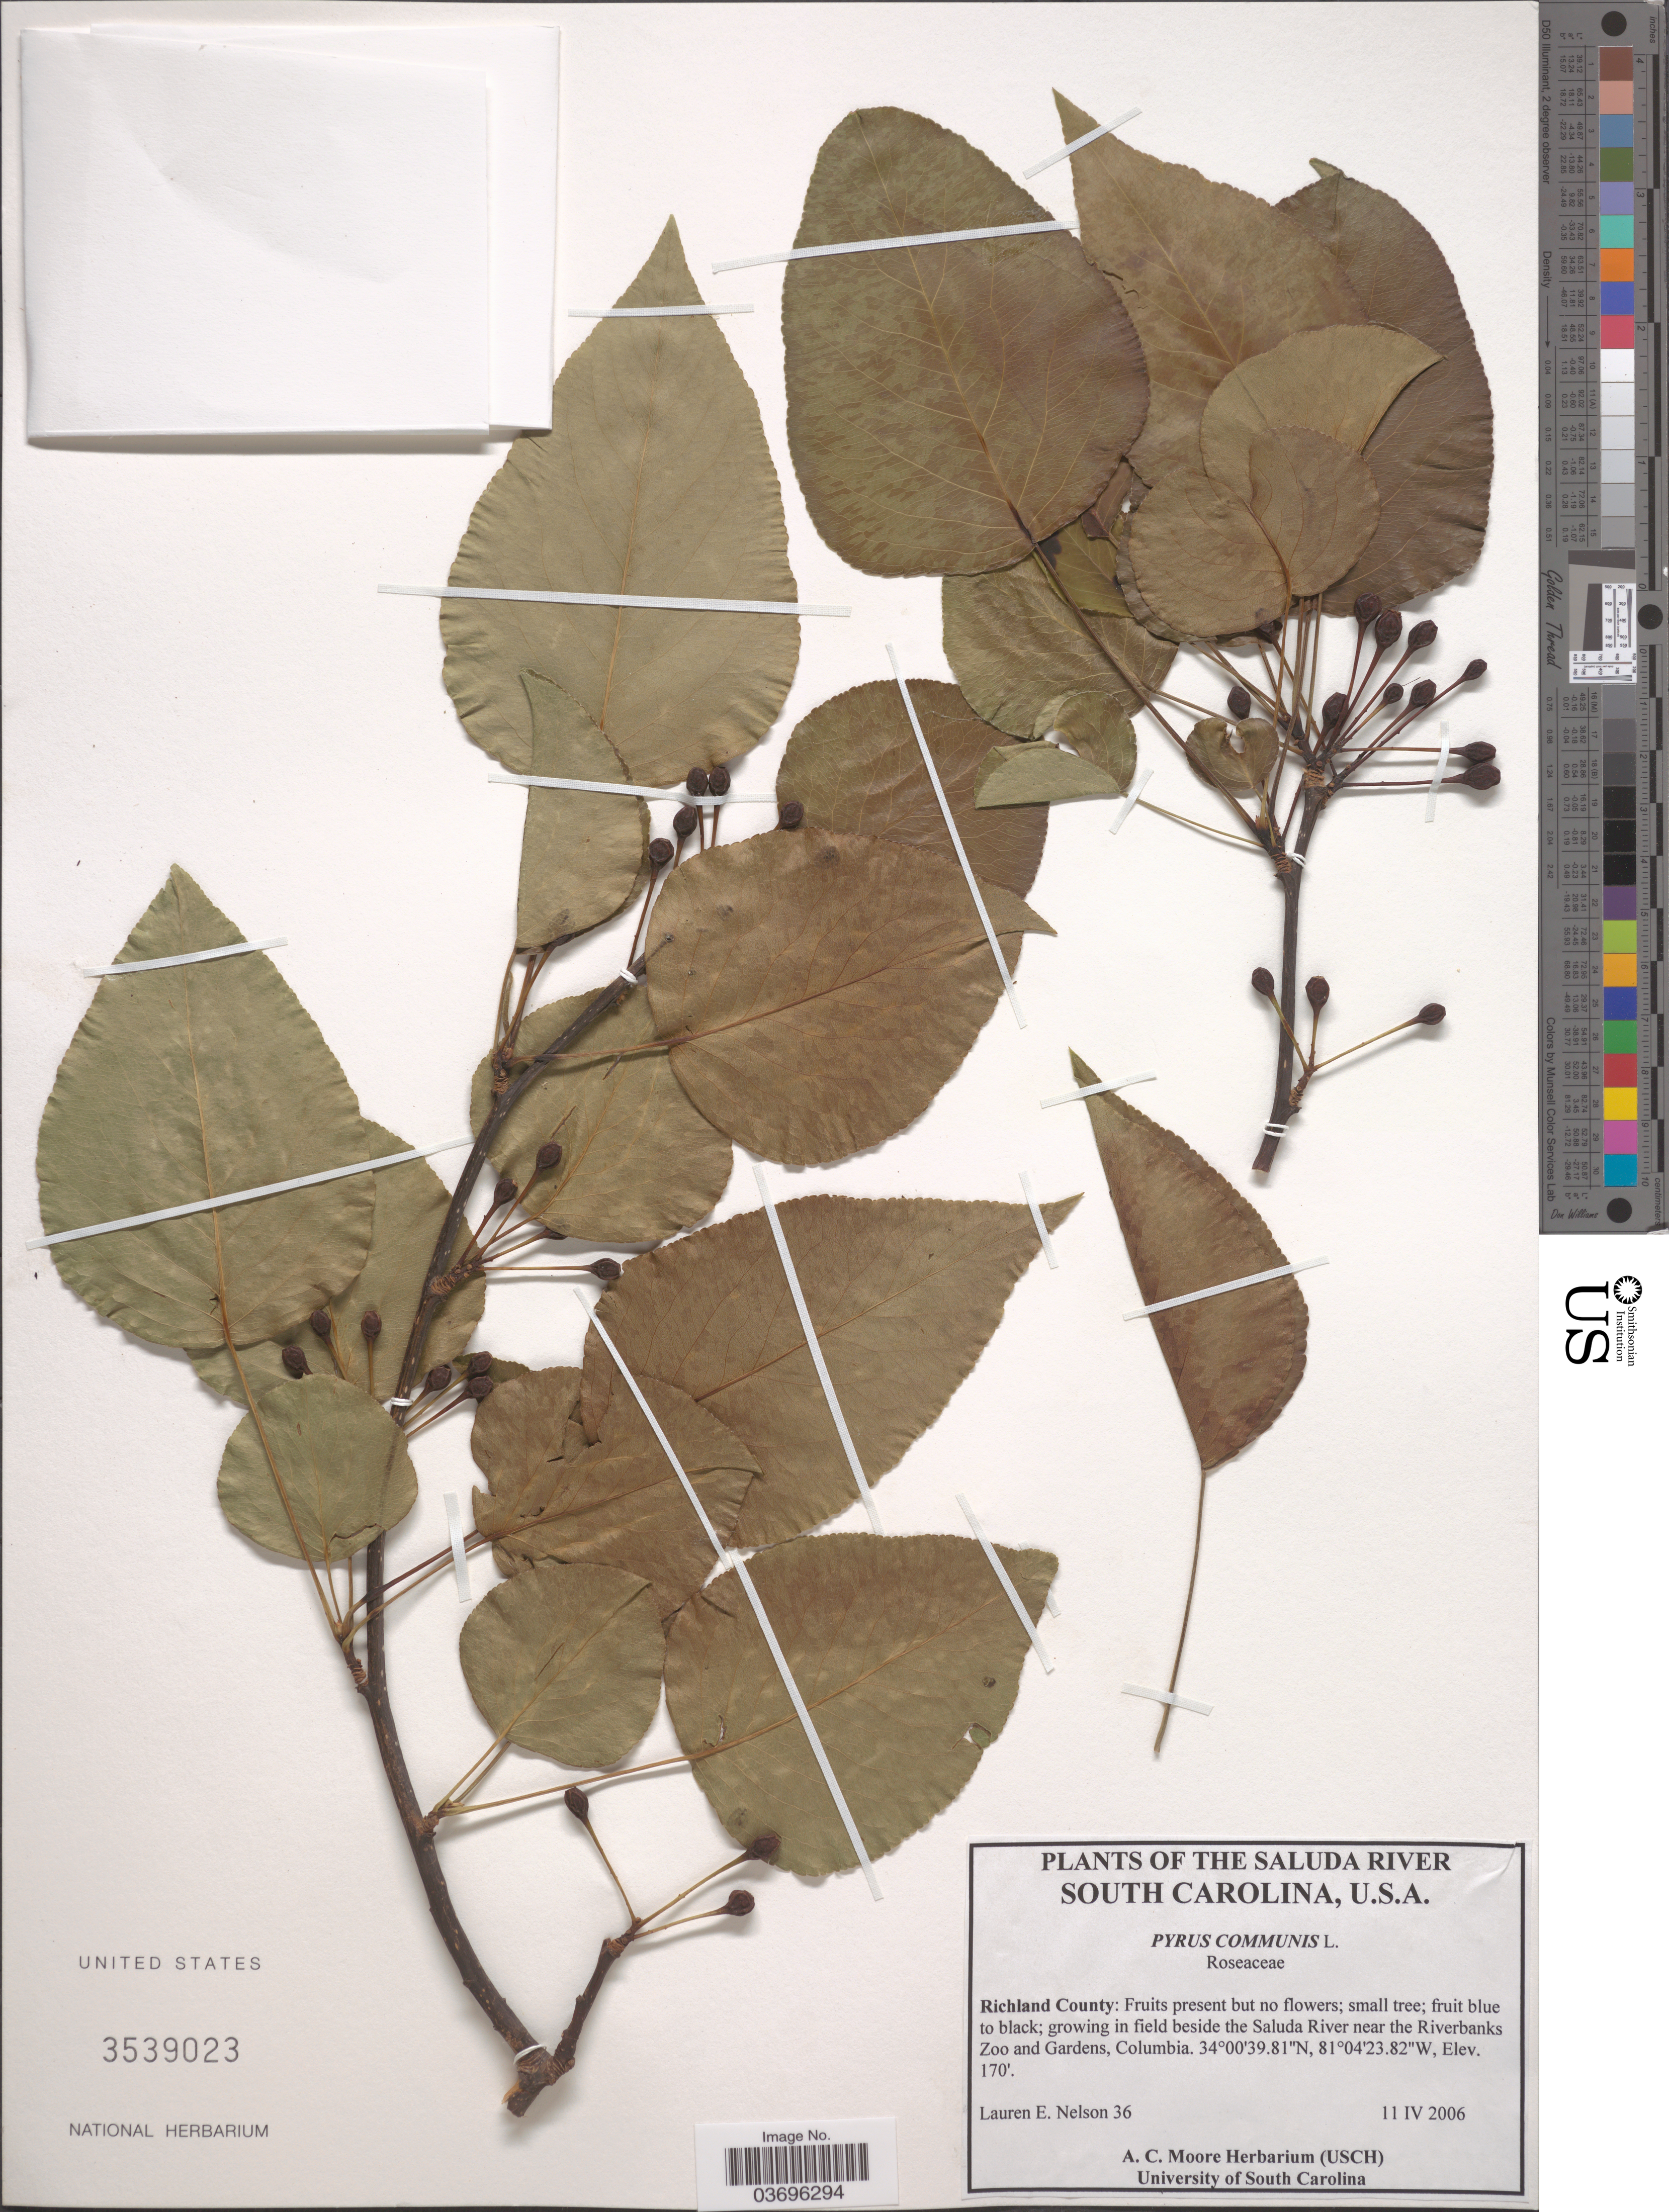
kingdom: Plantae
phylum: Tracheophyta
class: Magnoliopsida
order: Rosales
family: Rosaceae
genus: Pyrus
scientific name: Pyrus communis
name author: L.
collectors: L. Nelson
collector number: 36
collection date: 2006-04-11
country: United States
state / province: South Carolina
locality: The Saluda River. Richland County: In field beside the Saluda River near the Riverbanks Zoo and Gardens, Columbia.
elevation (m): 52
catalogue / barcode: US 3539023